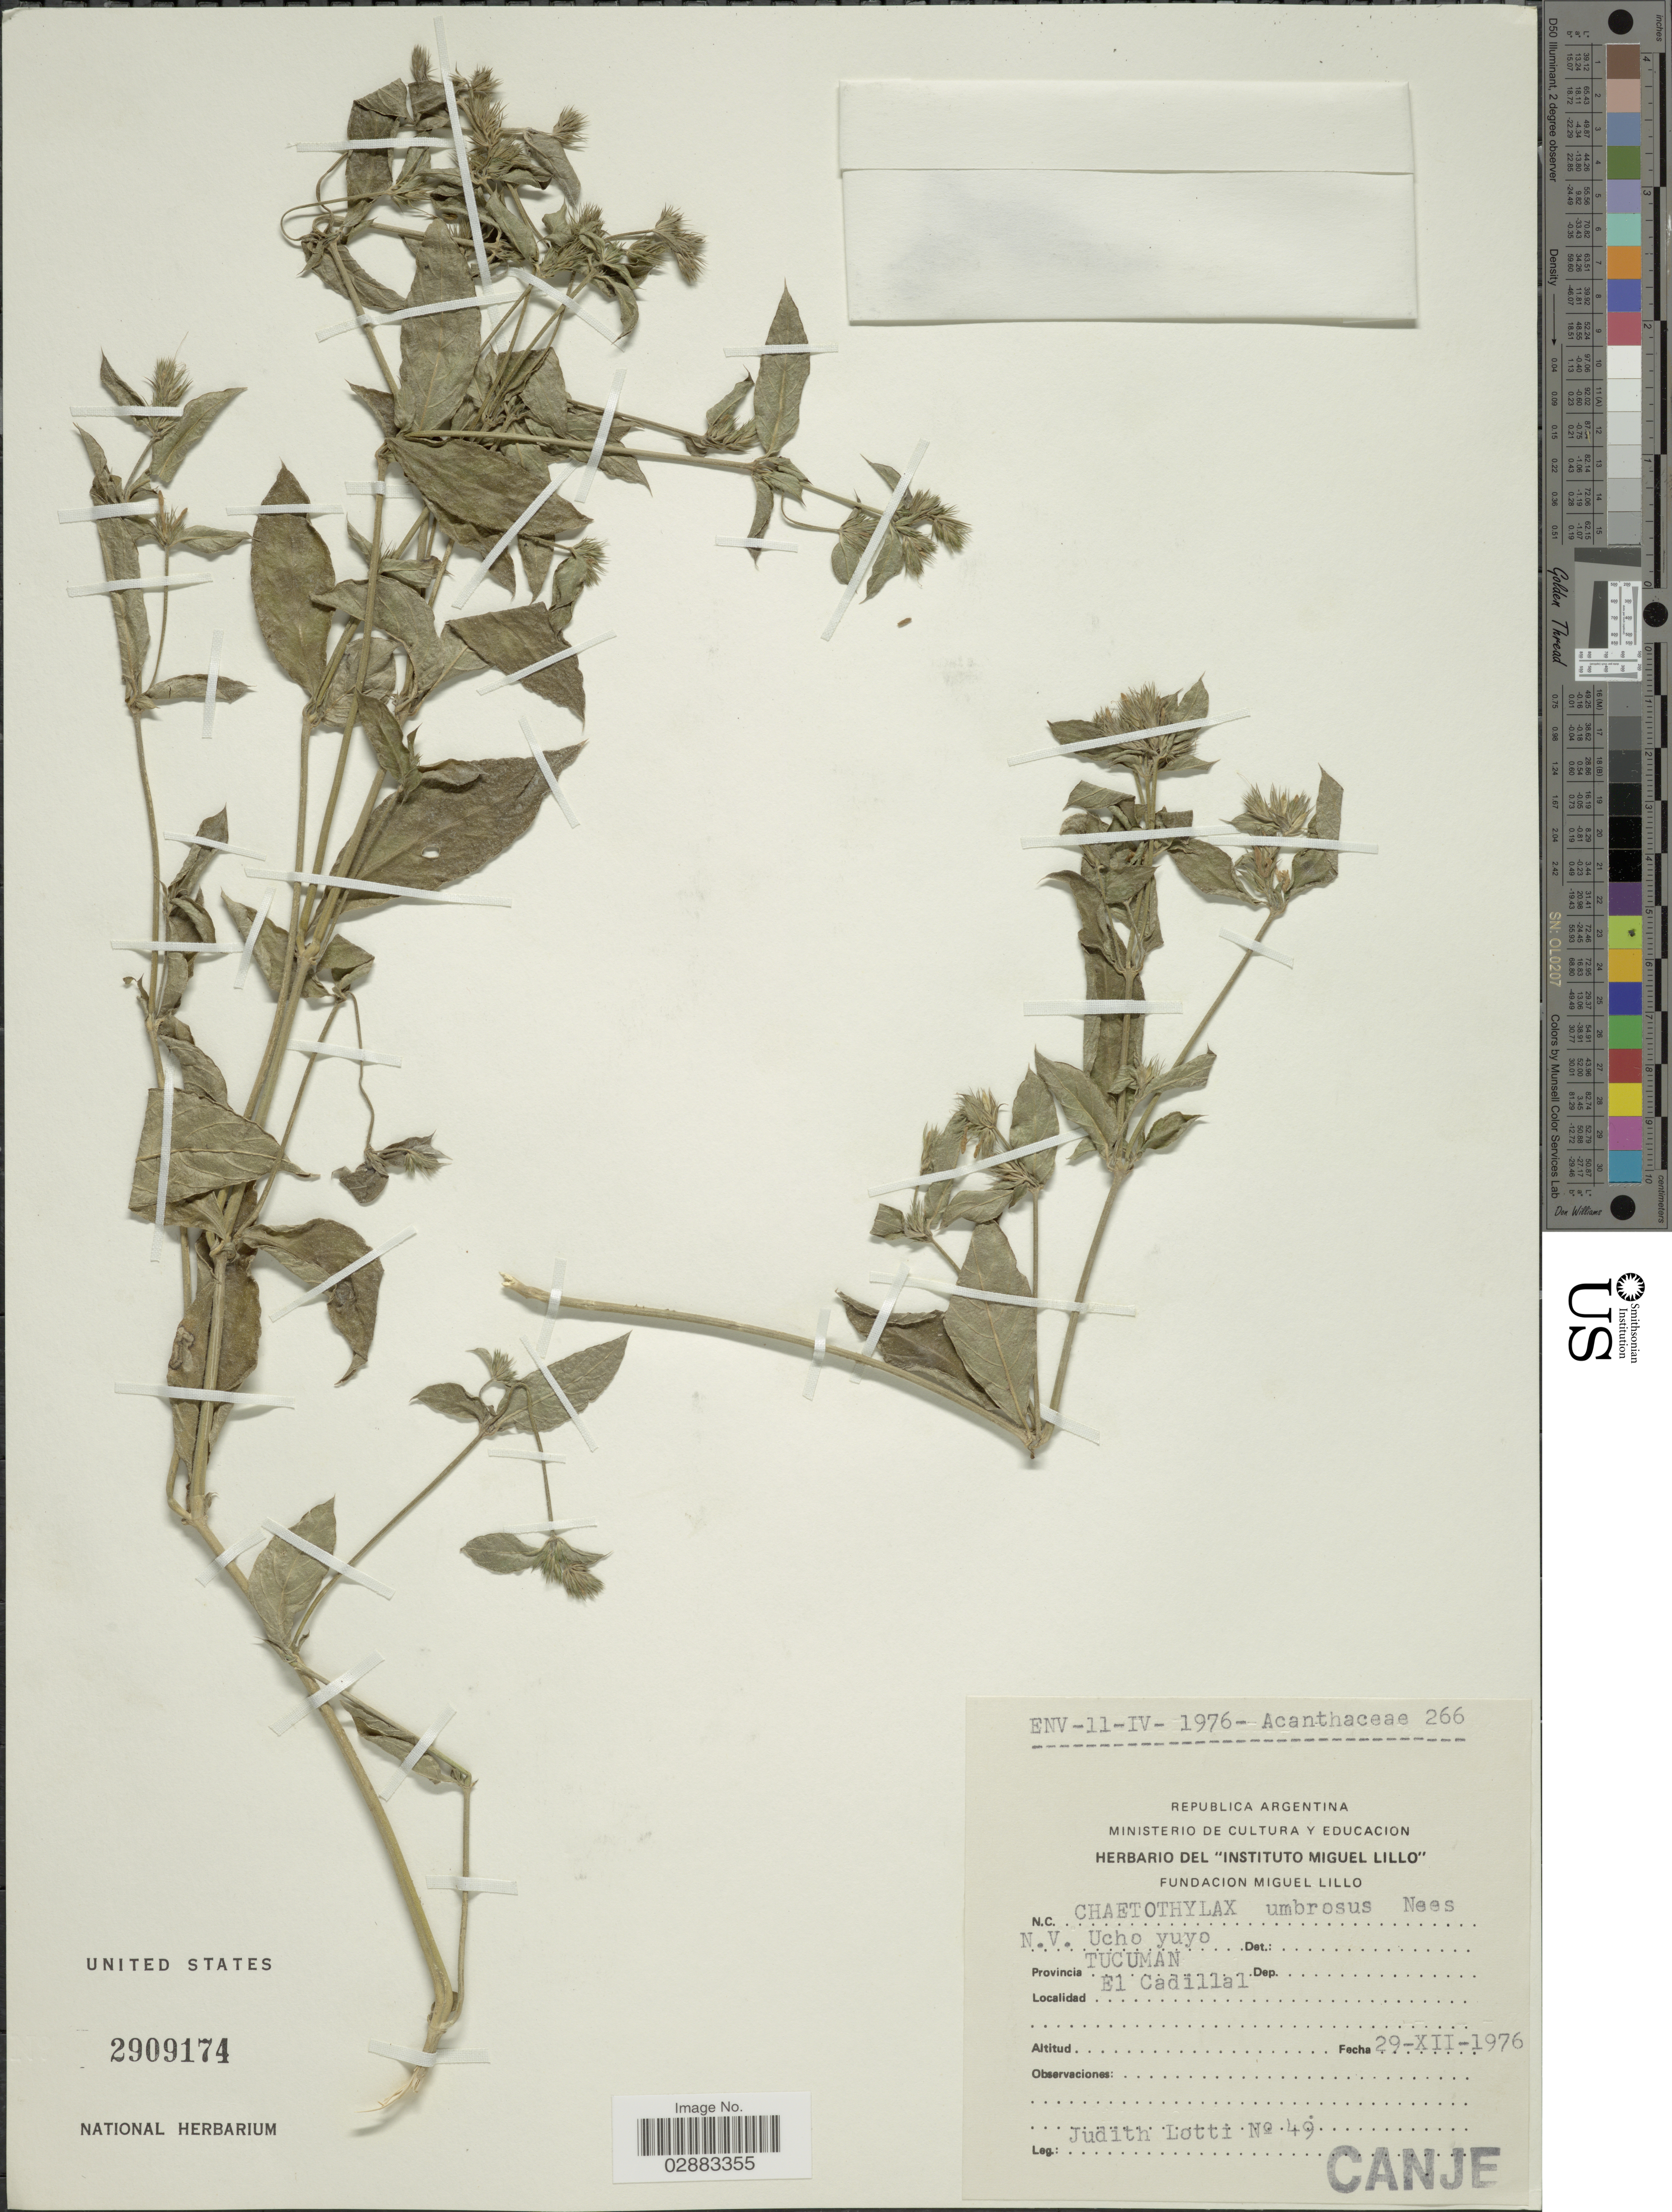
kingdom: Plantae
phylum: Tracheophyta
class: Magnoliopsida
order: Lamiales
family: Acanthaceae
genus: Justicia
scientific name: Justicia goudotii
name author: V.A.W. Graham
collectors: J. Lotti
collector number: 49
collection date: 1976-12-29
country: Argentina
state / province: Tucuman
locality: Provincia Tucuman. El Cadillal.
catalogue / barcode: US 2909174